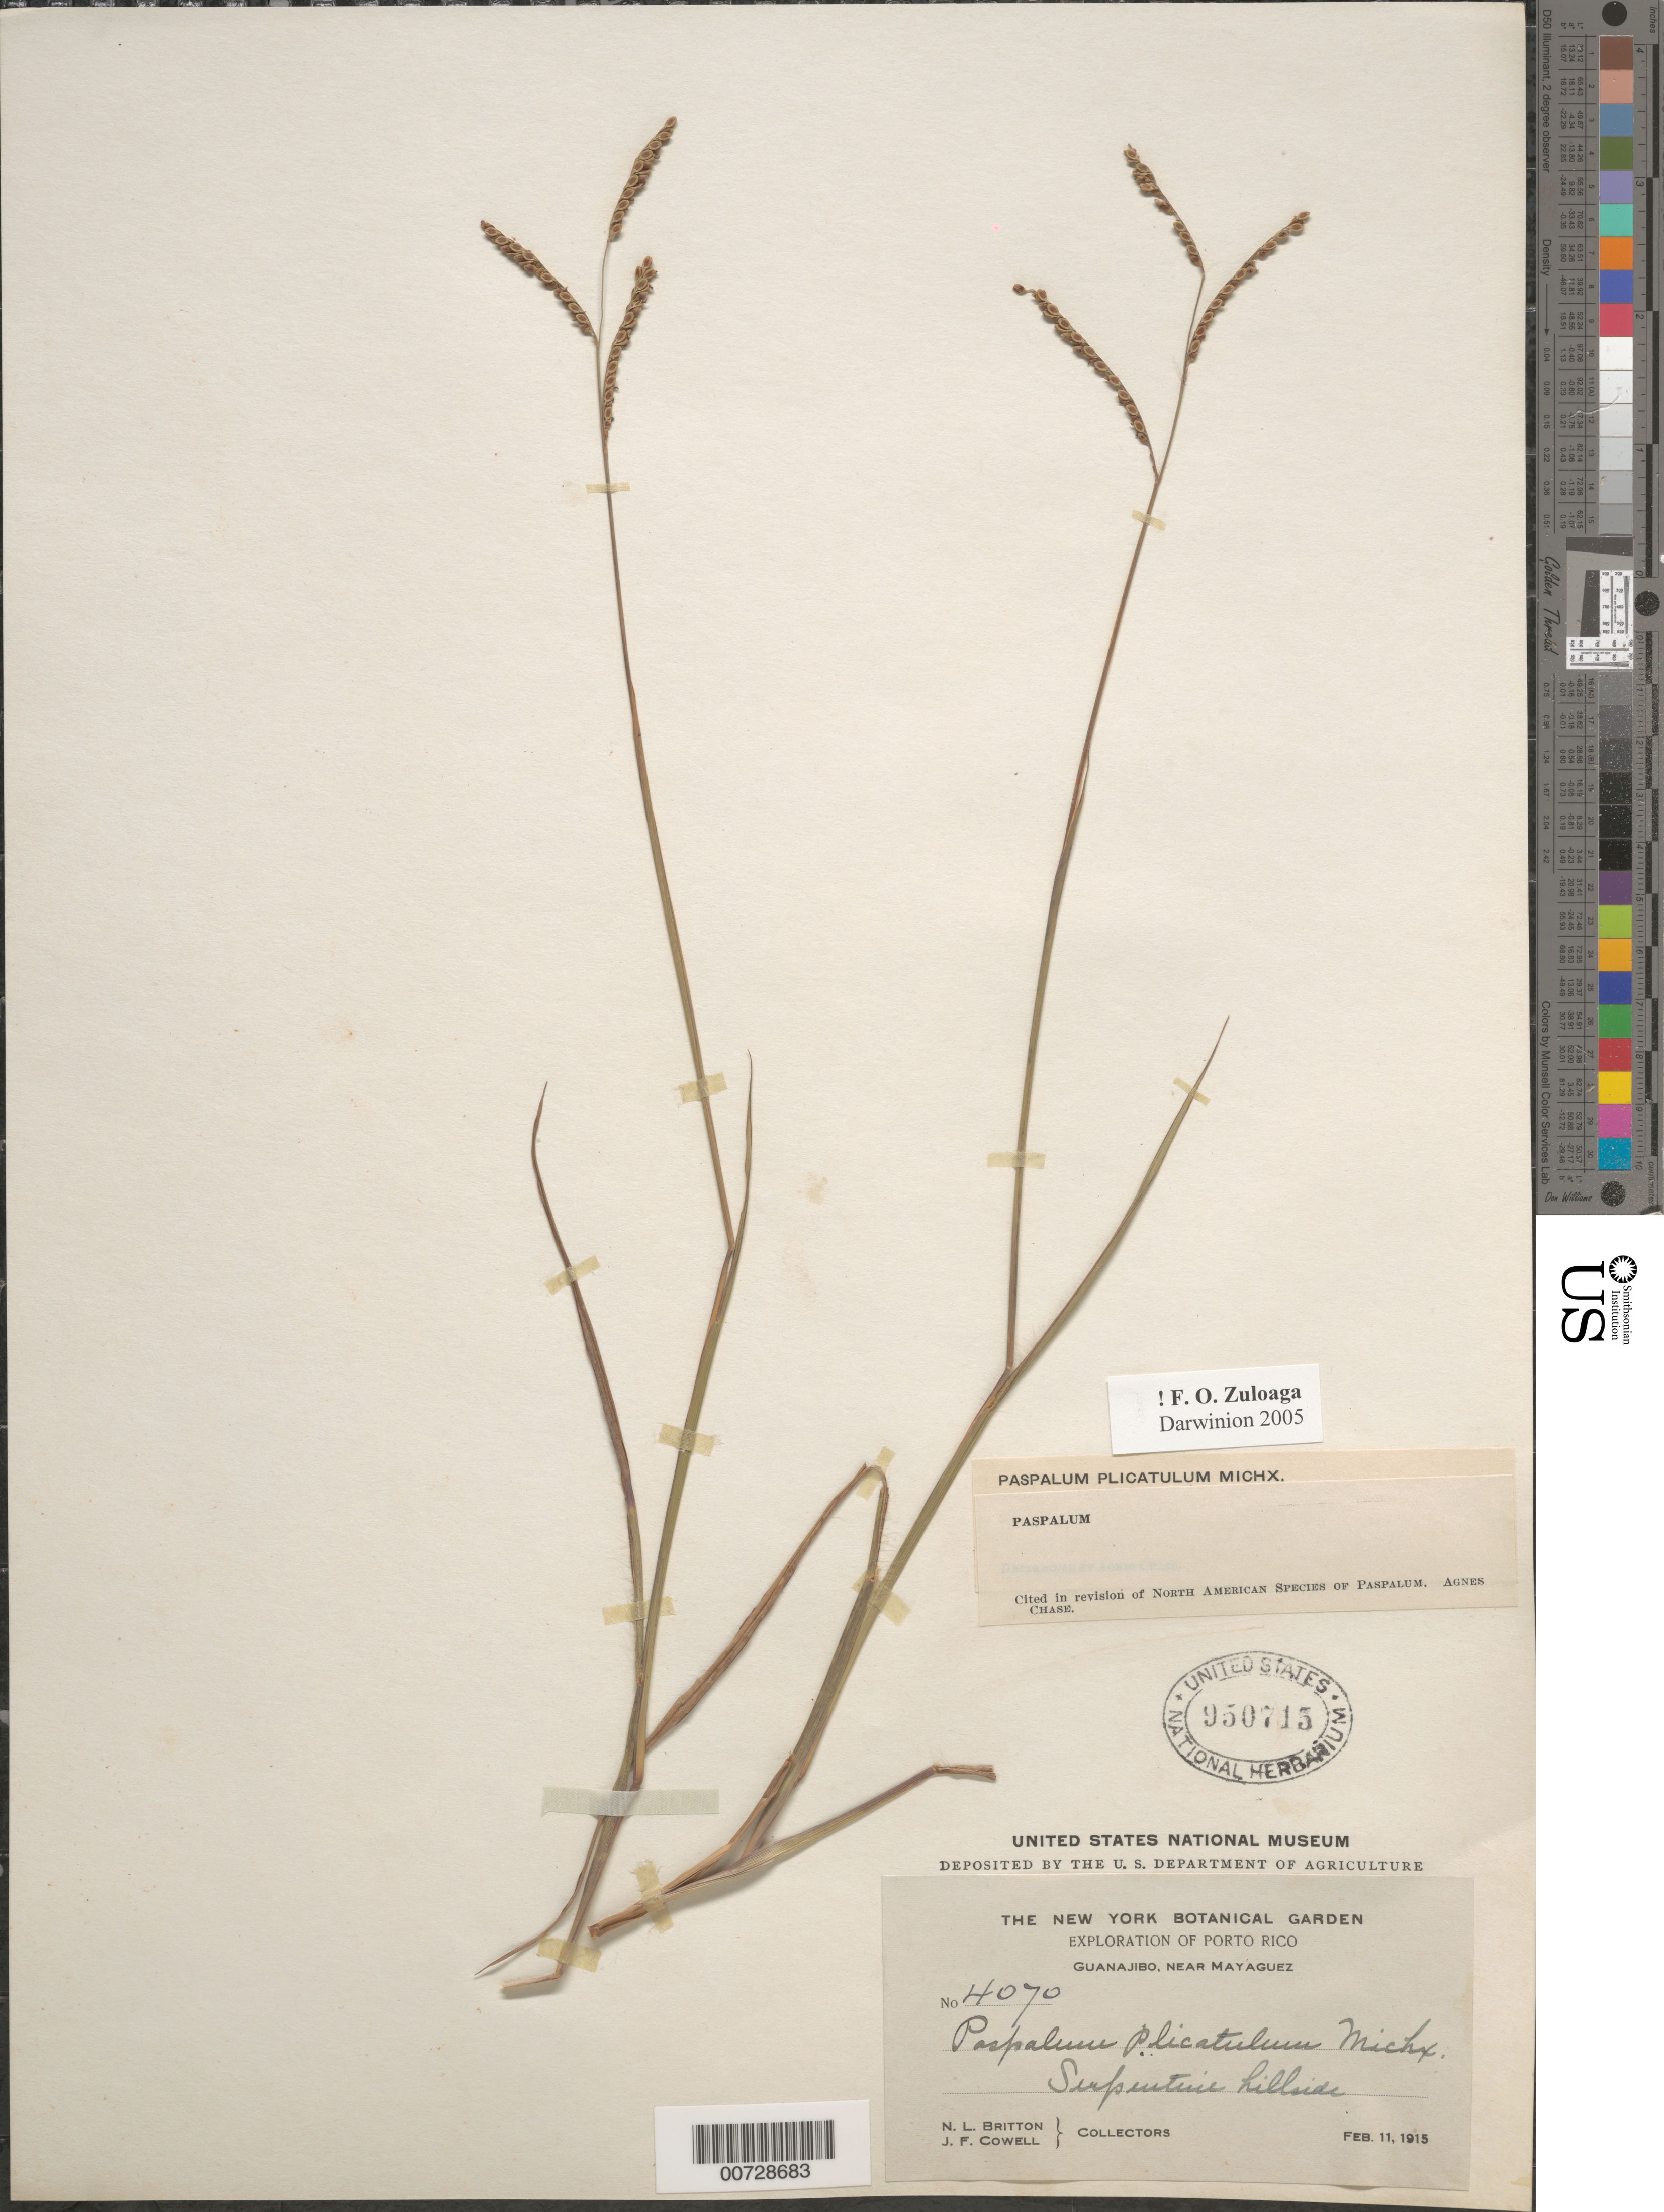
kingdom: Plantae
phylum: Tracheophyta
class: Liliopsida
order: Poales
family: Poaceae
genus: Paspalum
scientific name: Paspalum plicatulum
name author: Michx.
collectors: N. Britton & J. F. Cowell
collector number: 4070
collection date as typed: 11 Feb 1915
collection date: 1915-02-11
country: Puerto Rico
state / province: Mayagüez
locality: Guanajibo, near Mayaguez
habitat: Serpentine hillside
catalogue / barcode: US 950715